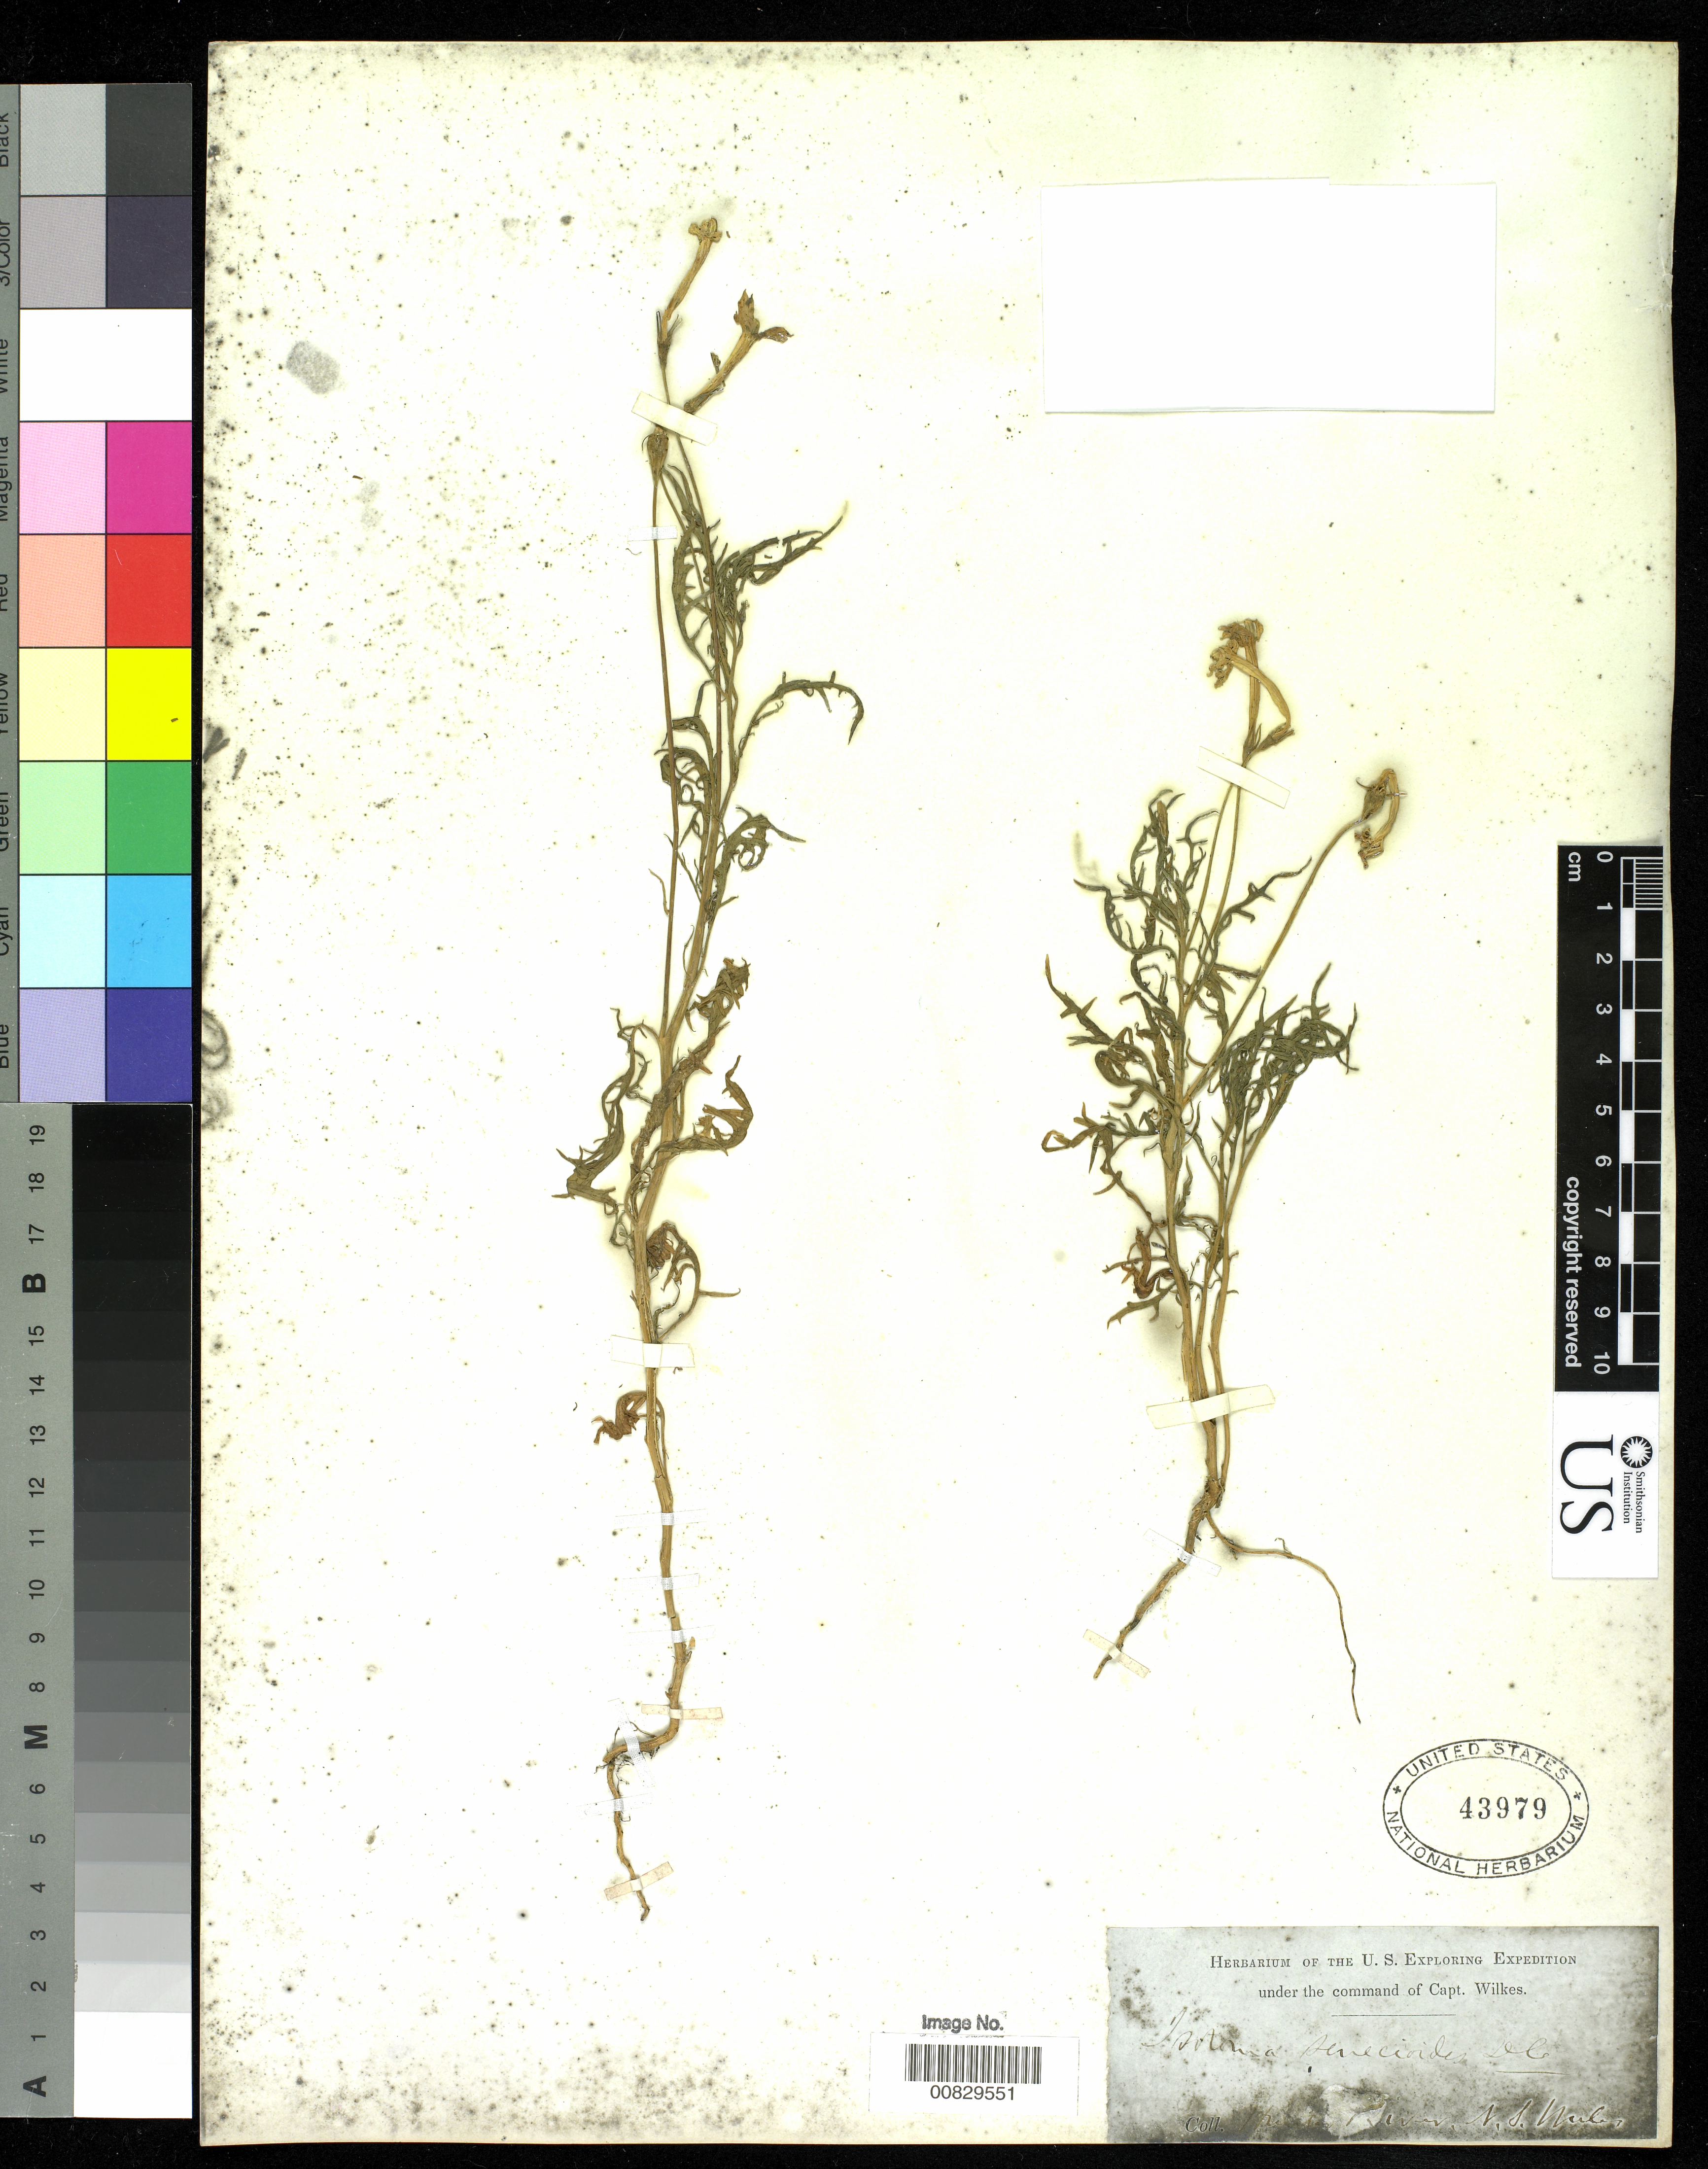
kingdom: Plantae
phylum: Tracheophyta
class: Magnoliopsida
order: Asterales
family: Campanulaceae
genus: Isotoma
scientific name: Isotoma senecioides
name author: (A. Cunn. ex Sims) A. DC.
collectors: Wilkes Explor. Exped.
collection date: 1838/1842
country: Australia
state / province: New South Wales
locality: Hunter's River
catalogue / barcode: US 43979